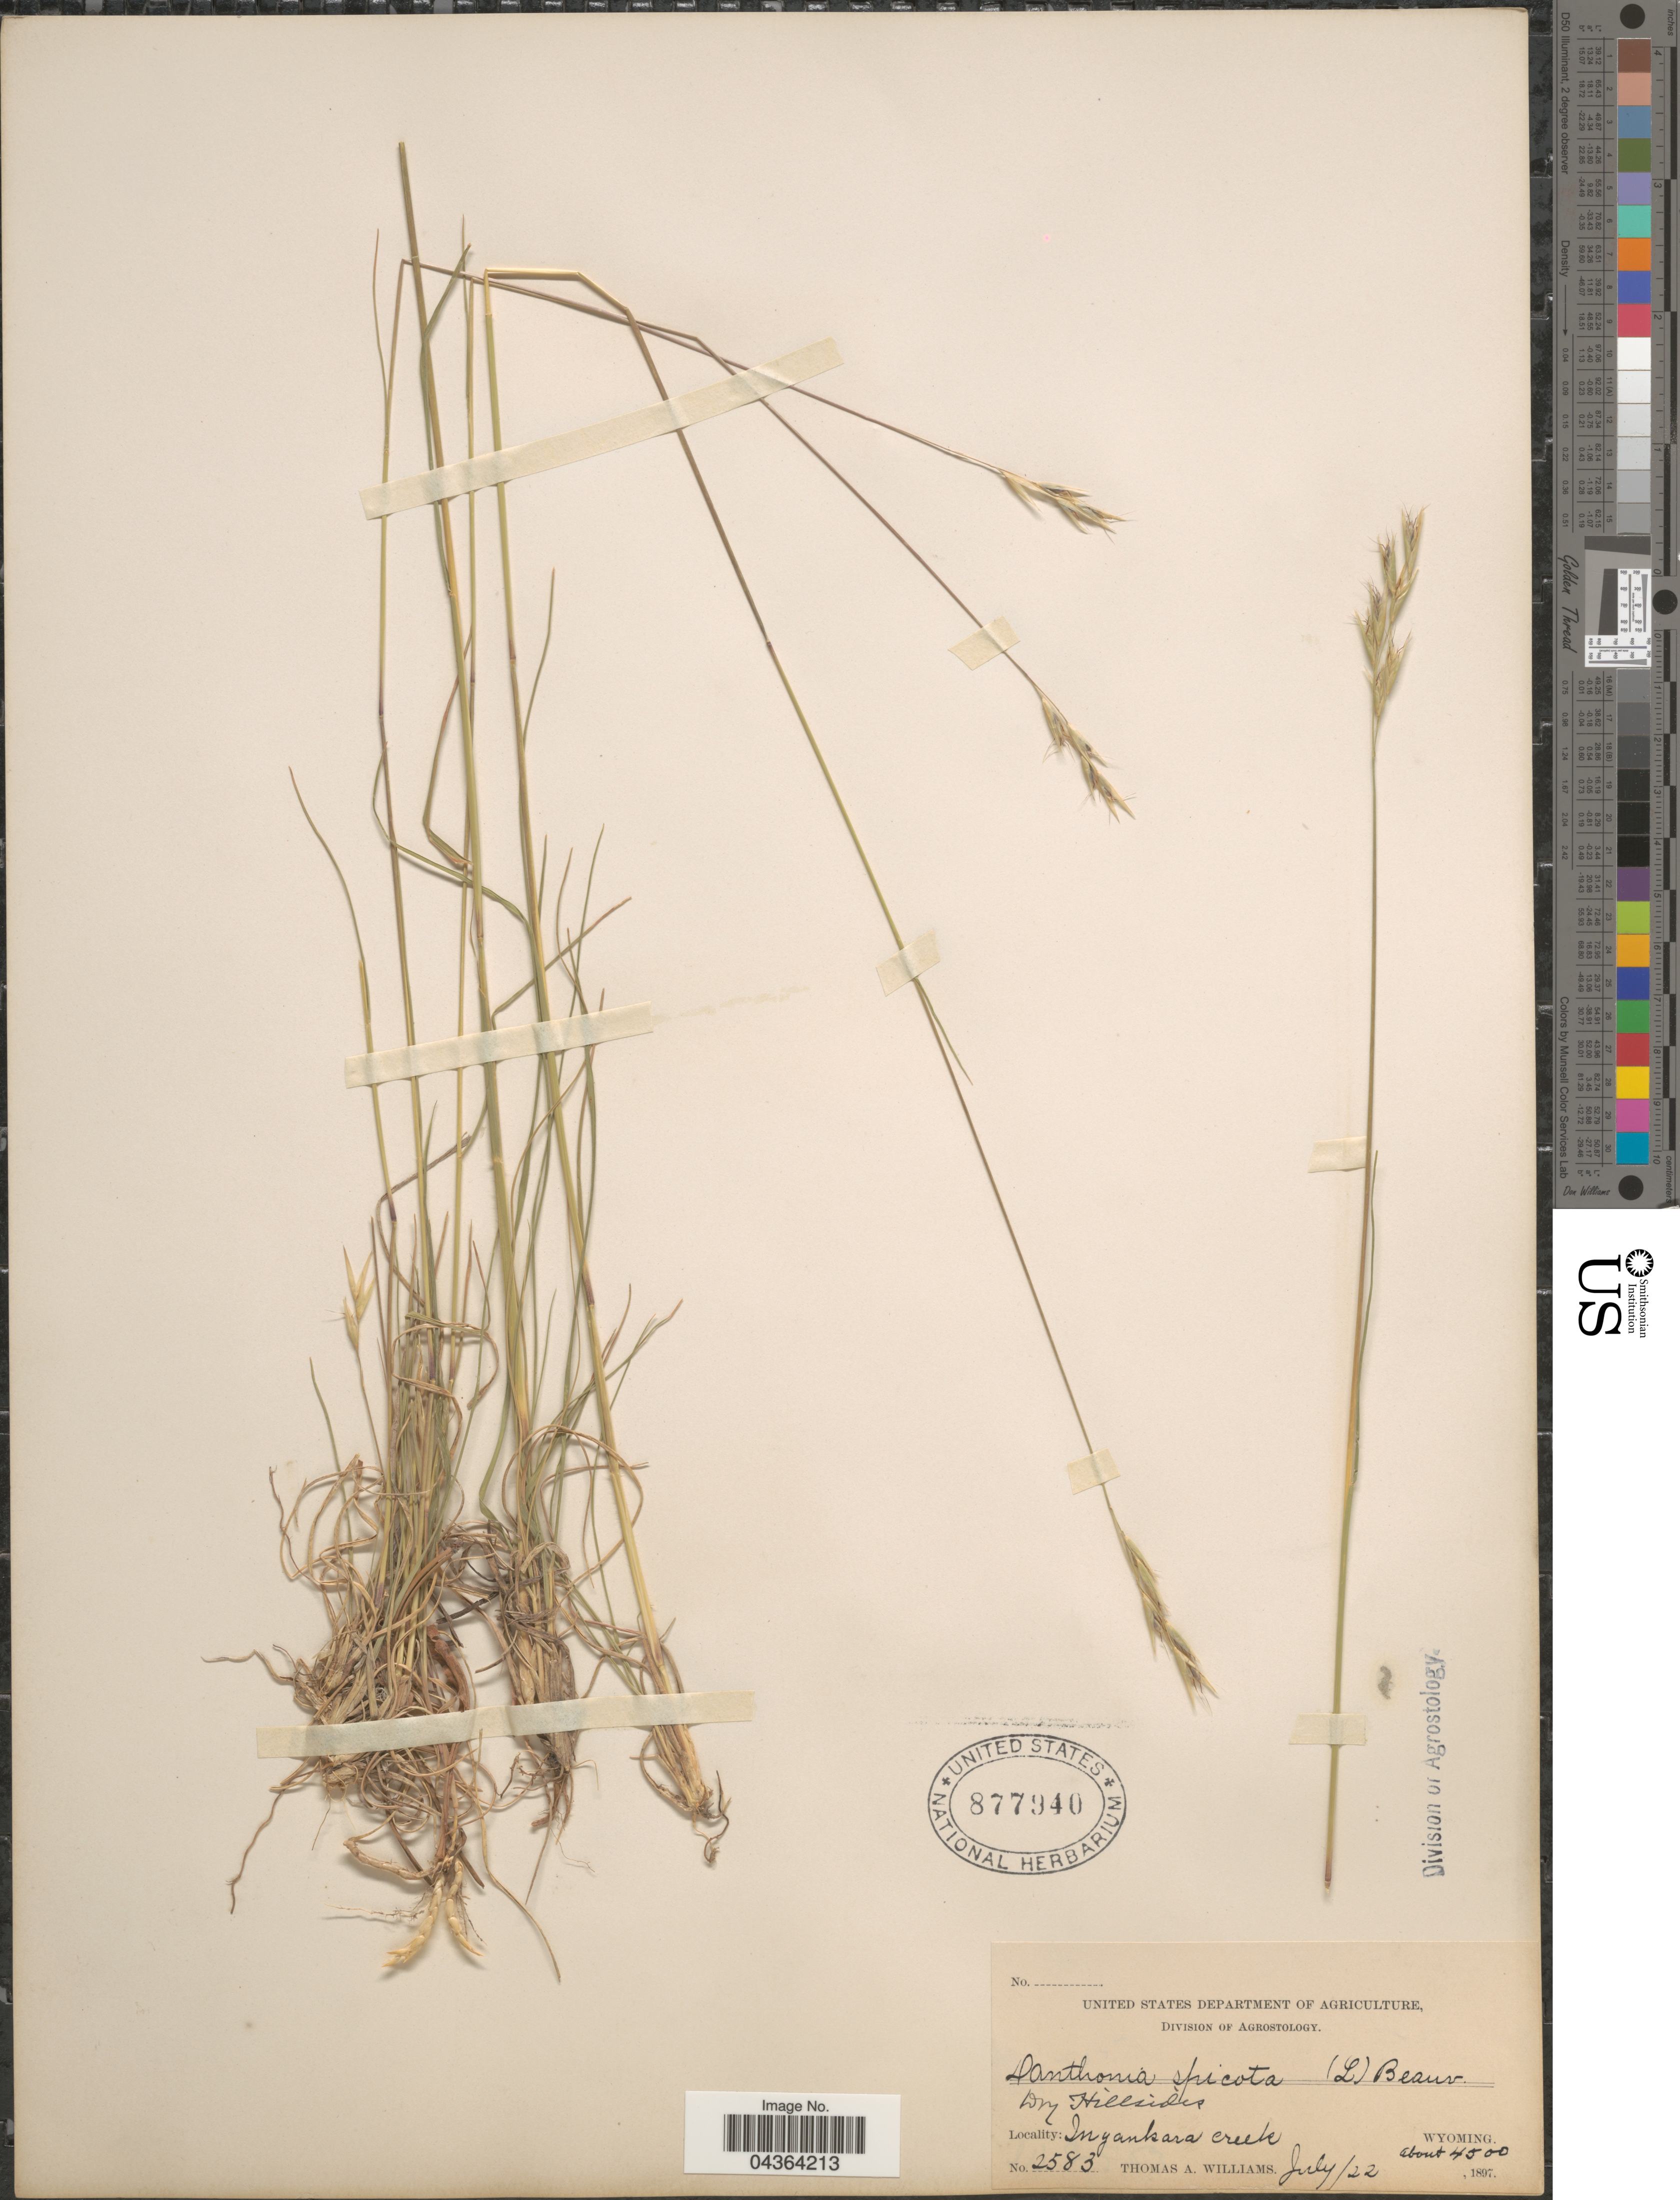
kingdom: Plantae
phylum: Tracheophyta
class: Liliopsida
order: Poales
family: Poaceae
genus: Danthonia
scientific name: Danthonia spicata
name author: (L.) P. Beauv. ex Roem. & Schult.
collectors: T. A. Williams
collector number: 2583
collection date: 1897-07-22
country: United States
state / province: Wyoming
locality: Dry Hillsides. In yankas creek.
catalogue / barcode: US 877940